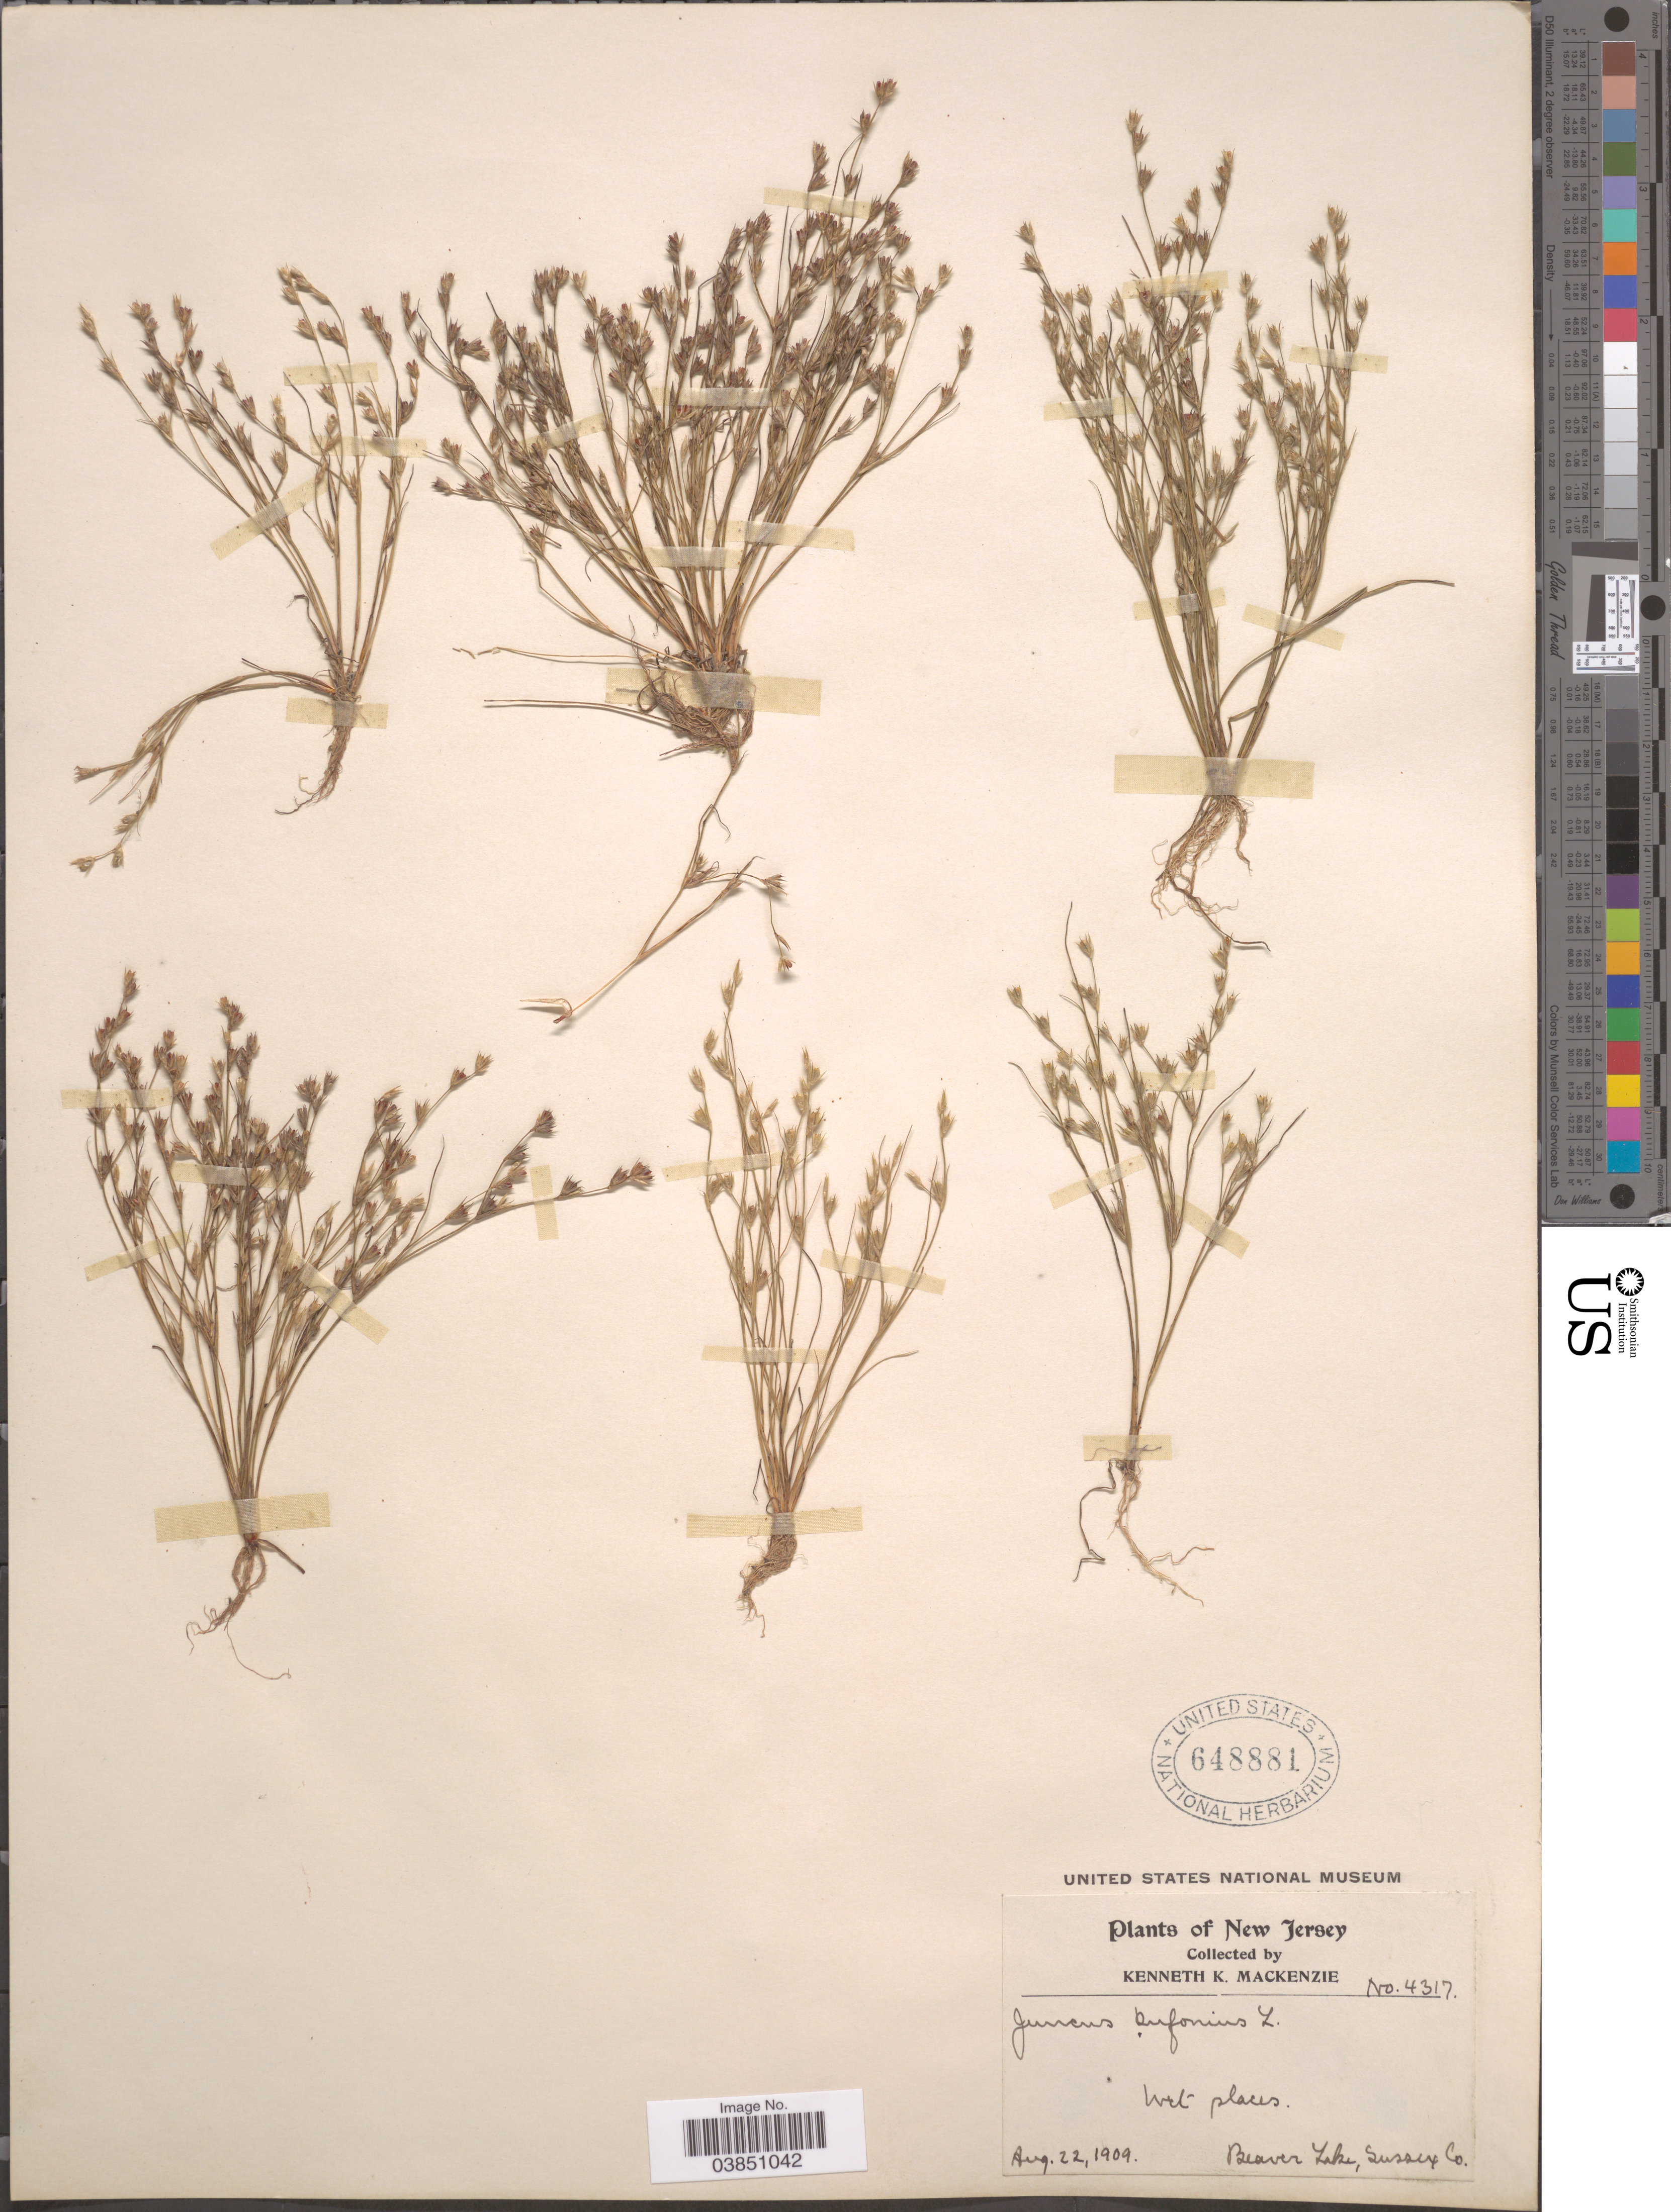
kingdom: Plantae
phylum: Tracheophyta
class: Liliopsida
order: Poales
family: Juncaceae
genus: Juncus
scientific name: Juncus bufonius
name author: L.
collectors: K. K. Mackenzie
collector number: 4317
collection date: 1909-08-22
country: United States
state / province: New Jersey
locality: Beaver Lake, Sussex Co.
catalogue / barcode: US 648881